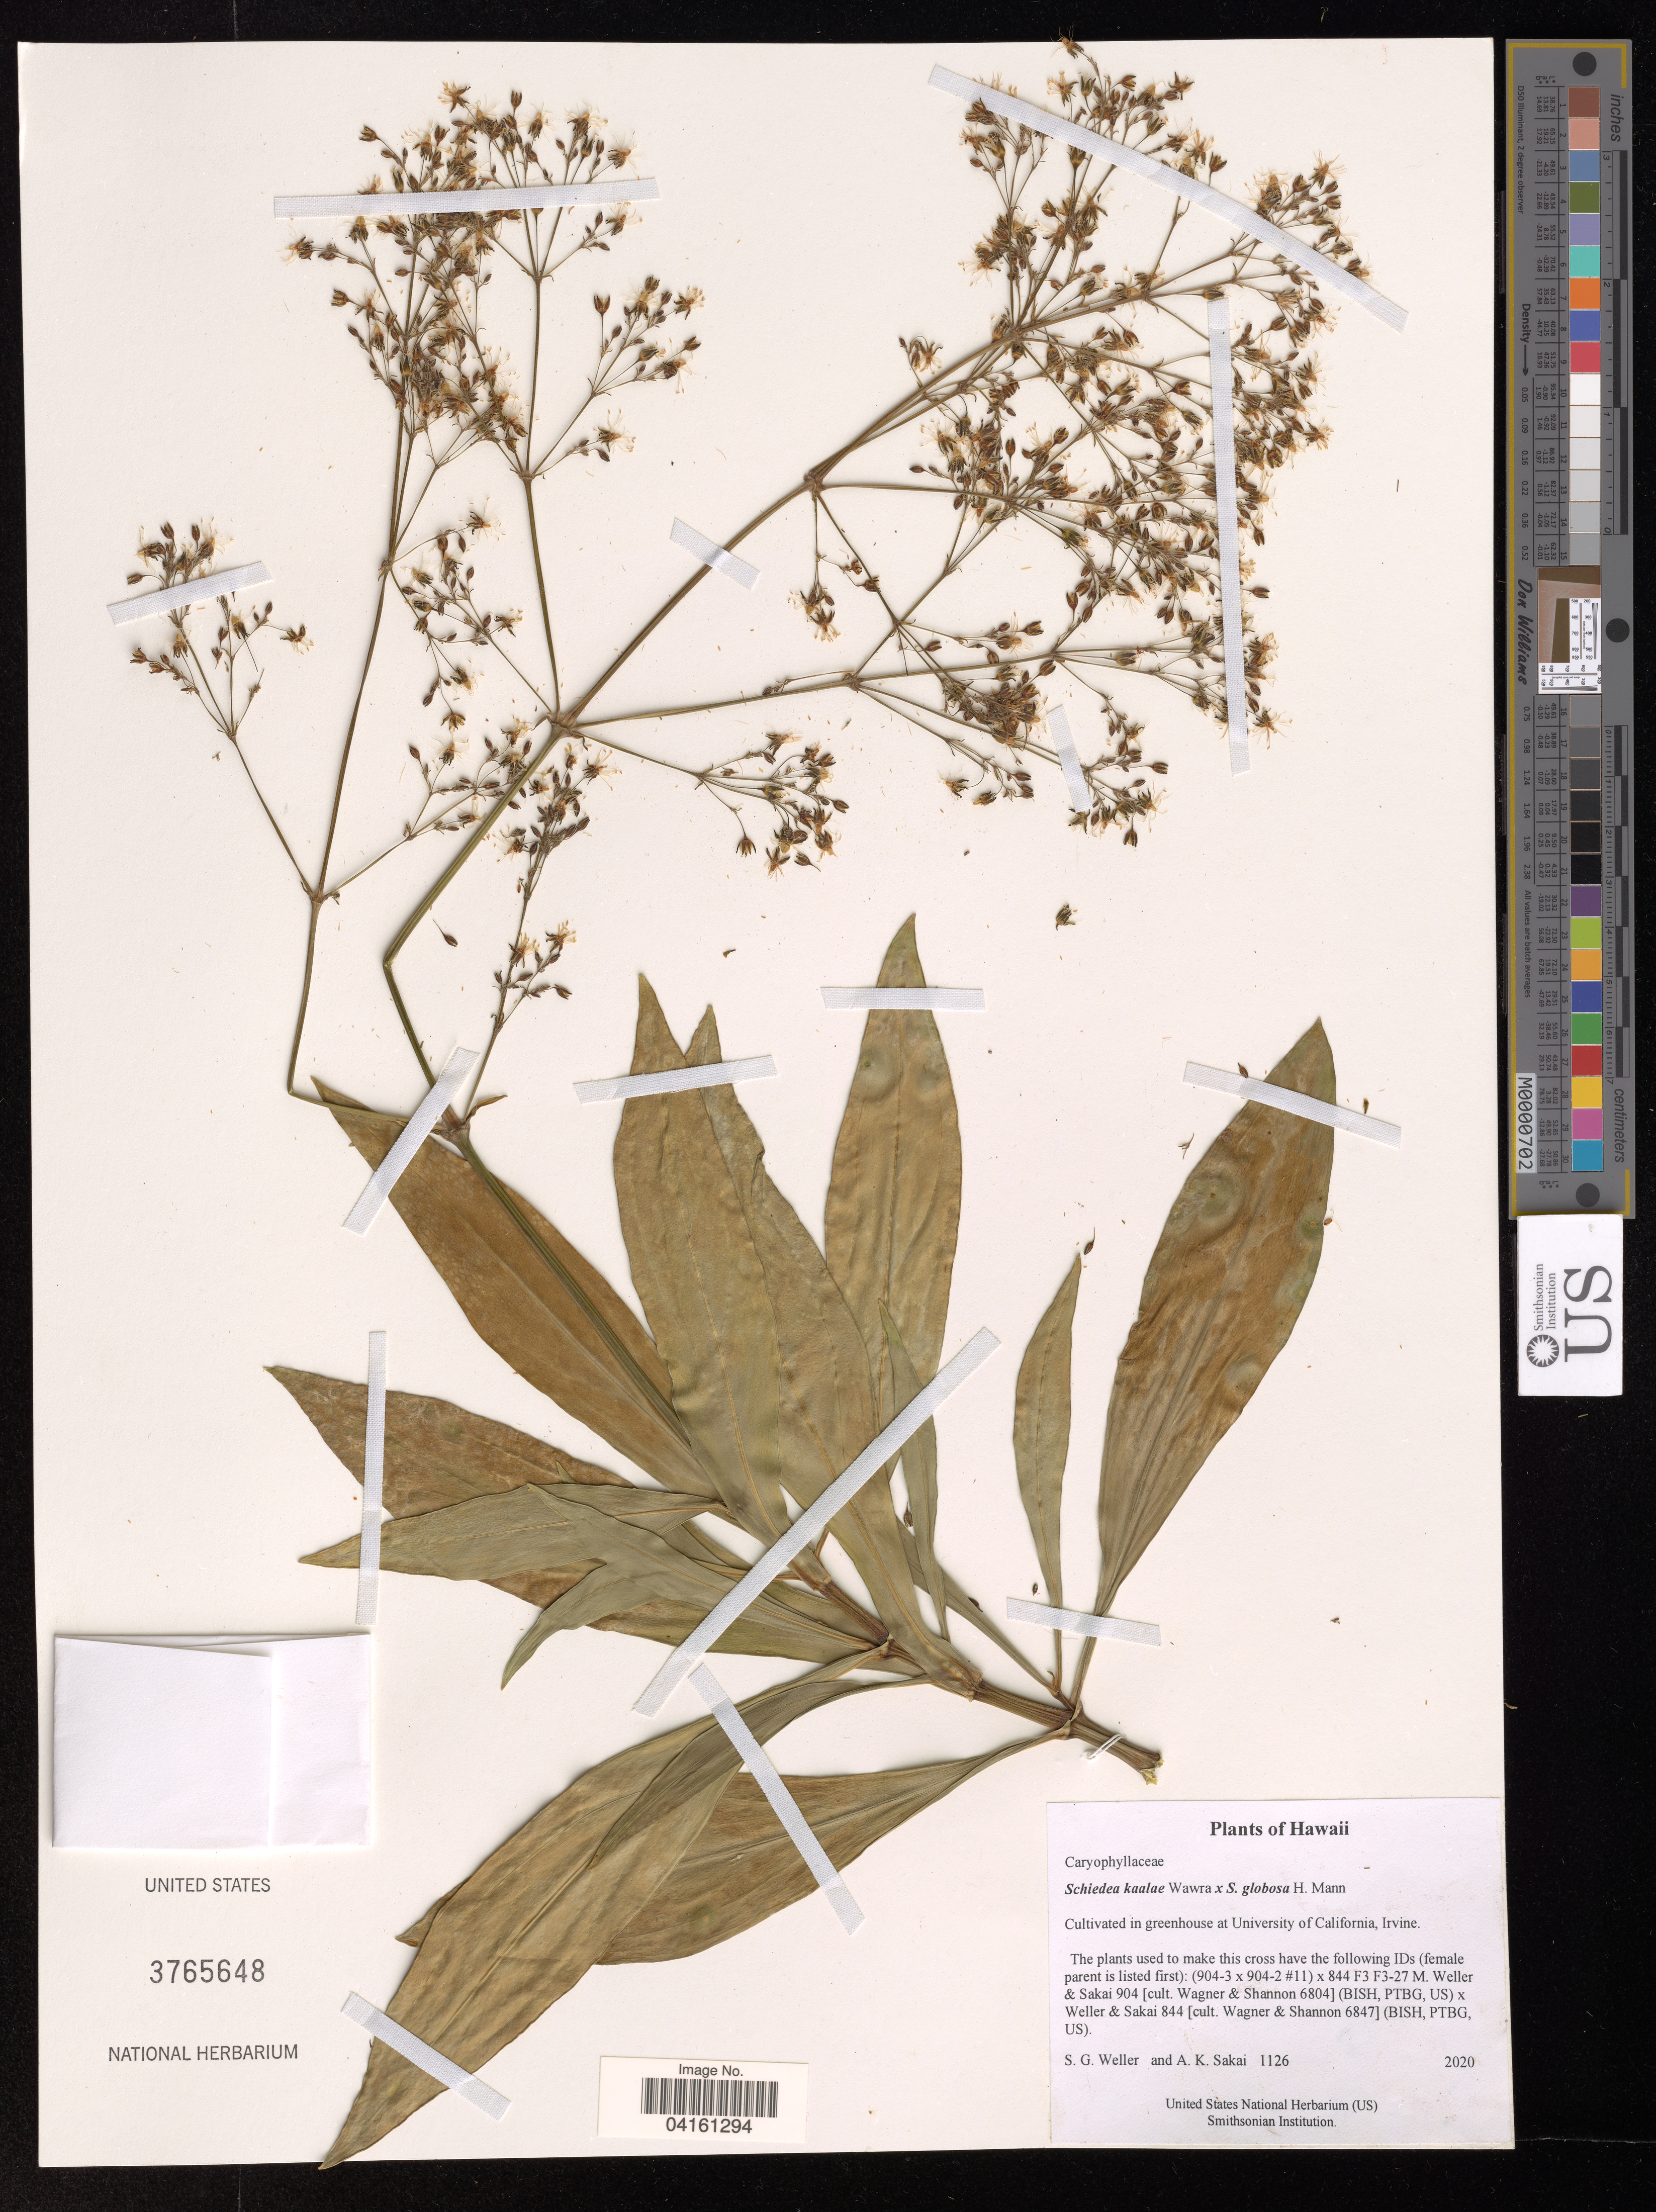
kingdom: Plantae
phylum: Tracheophyta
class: Magnoliopsida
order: Caryophyllales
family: Caryophyllaceae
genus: Schiedea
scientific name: Schiedea globosa x S. kaalae Wawra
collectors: S. G. Weller & A. Sakai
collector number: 1126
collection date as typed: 2020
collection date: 2020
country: United States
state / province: California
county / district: Orange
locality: Cultivated in greenhouse at University of California, Irvine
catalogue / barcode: US 3765648